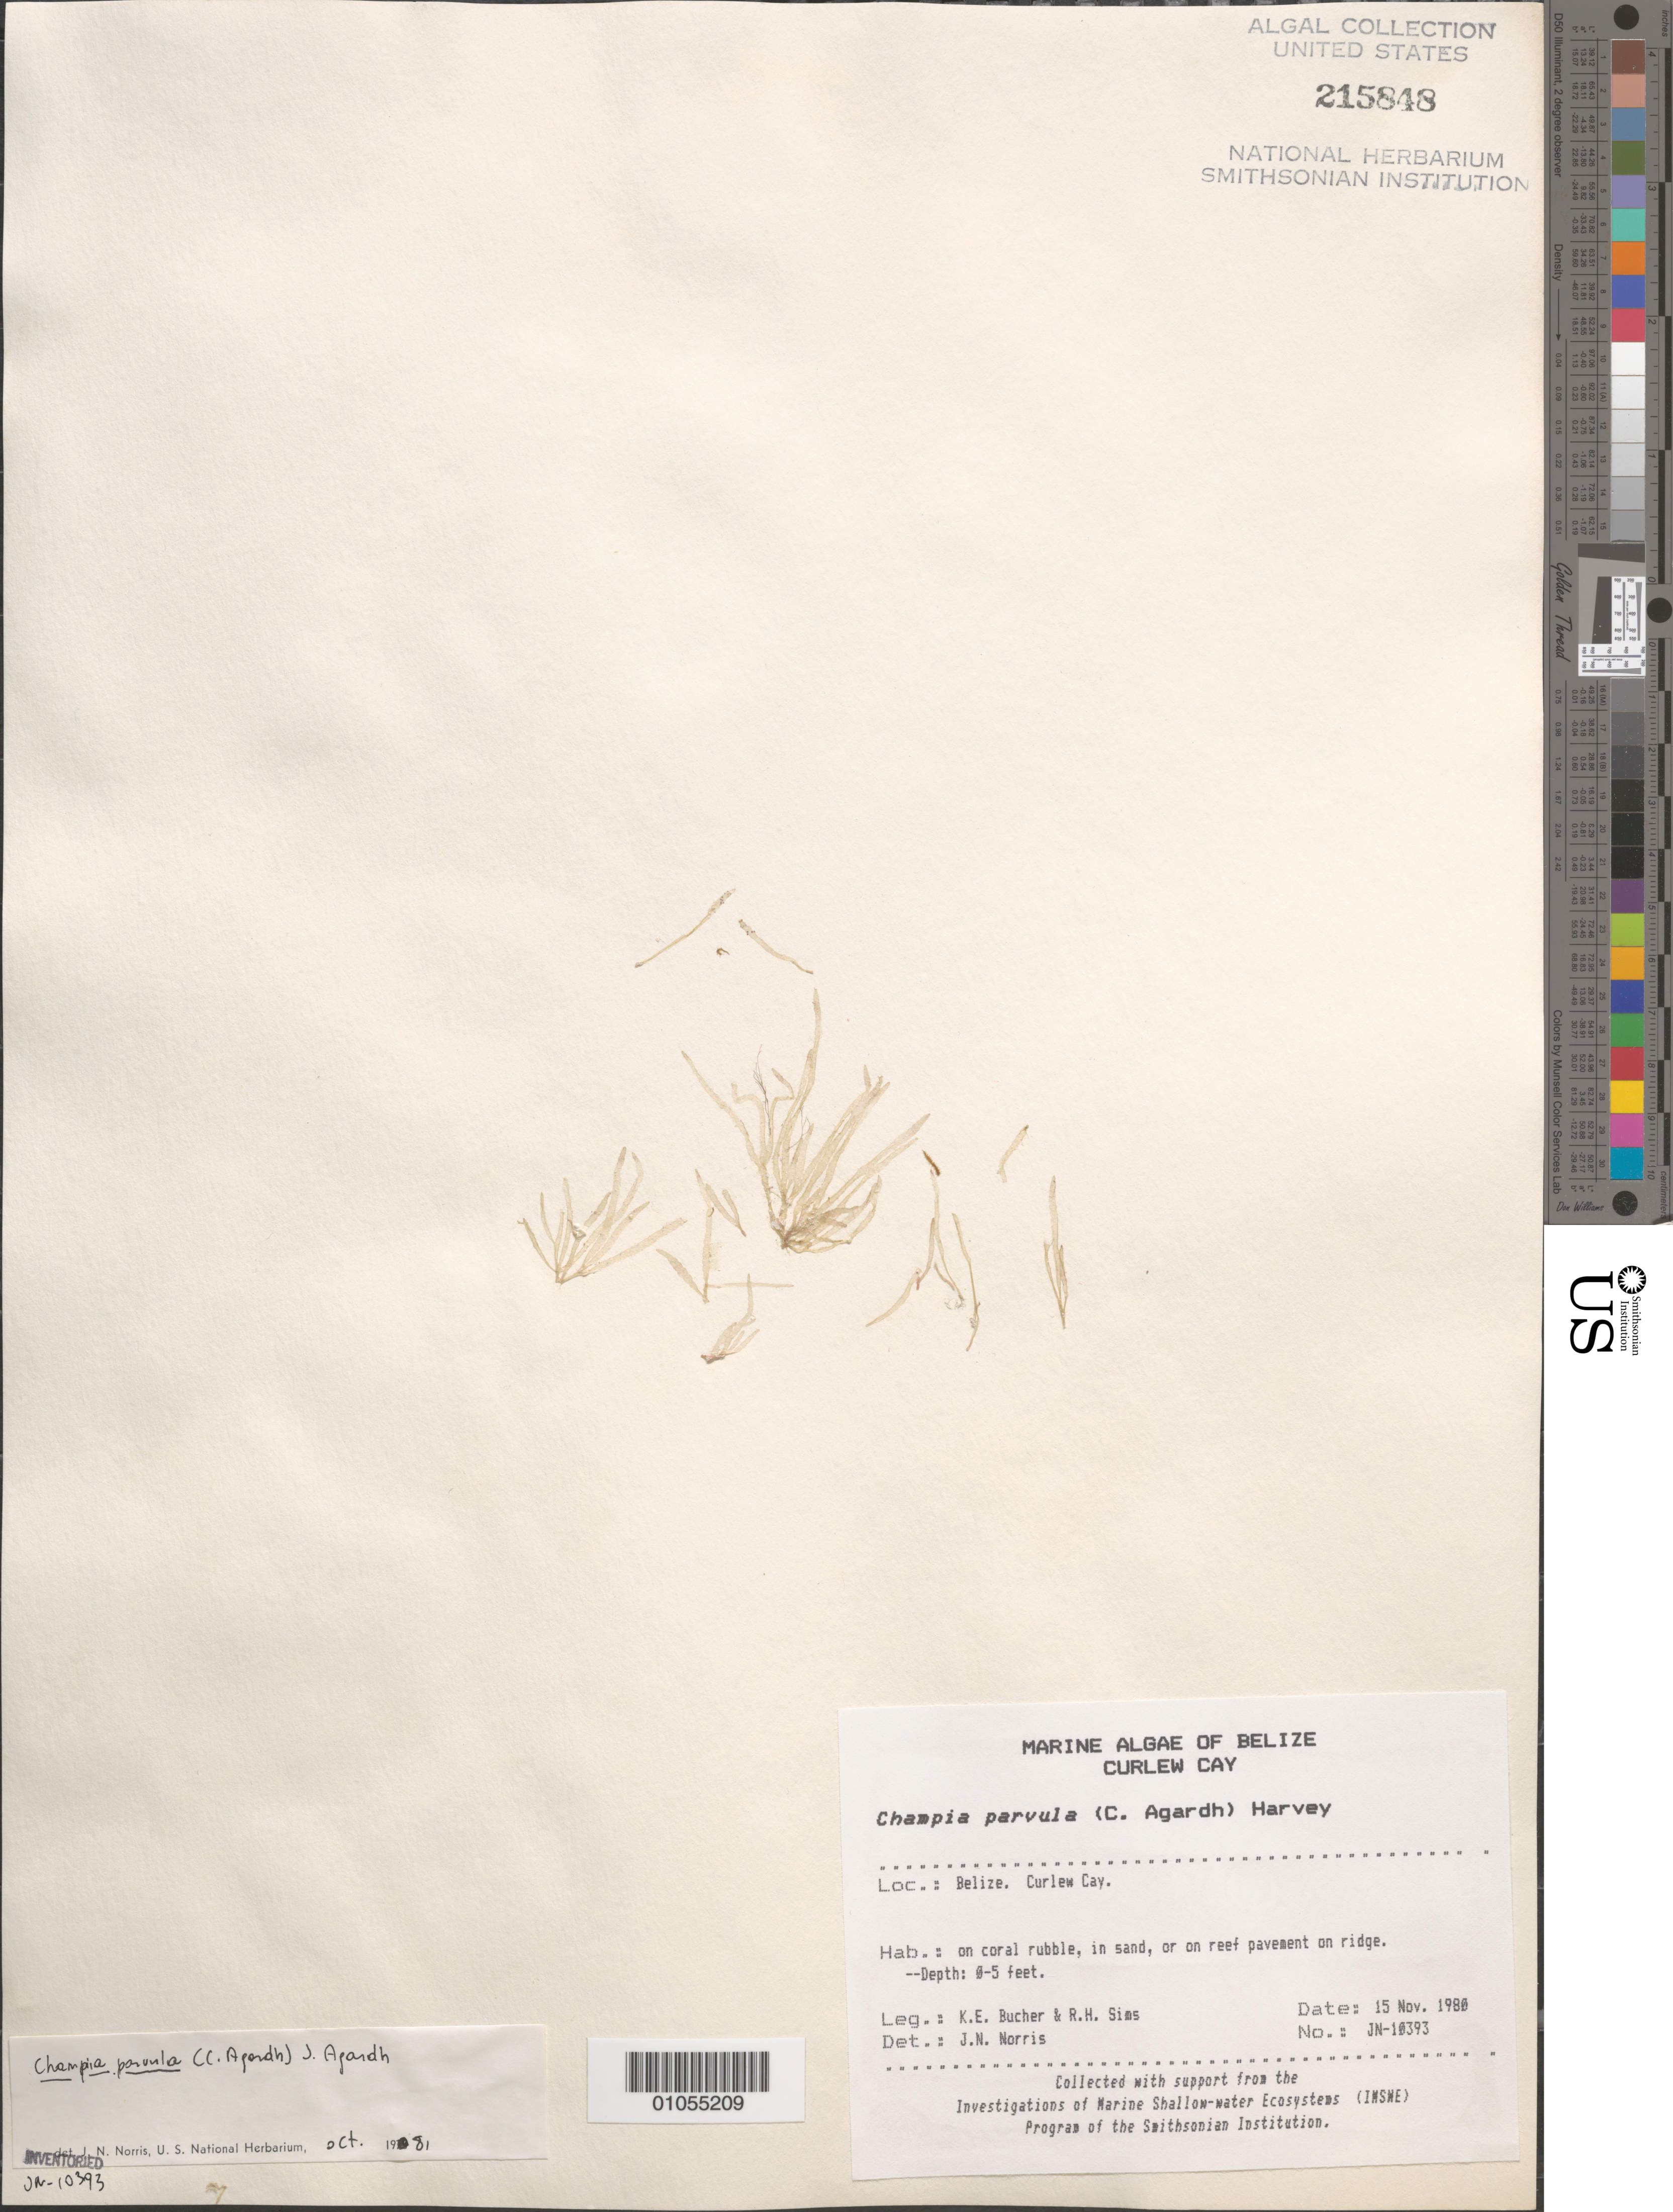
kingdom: Plantae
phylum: Rhodophyta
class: Florideophyceae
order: Rhodymeniales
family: Champiaceae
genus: Champia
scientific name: Champia parvula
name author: (C. Agardh) Harv.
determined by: Norris, James N.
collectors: K. E. Bucher & R. H. Sims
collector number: JN-10393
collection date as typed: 15 Nov 1980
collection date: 1980-11-15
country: Belize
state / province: Stann Creek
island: Curlew Cay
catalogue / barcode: US 215848